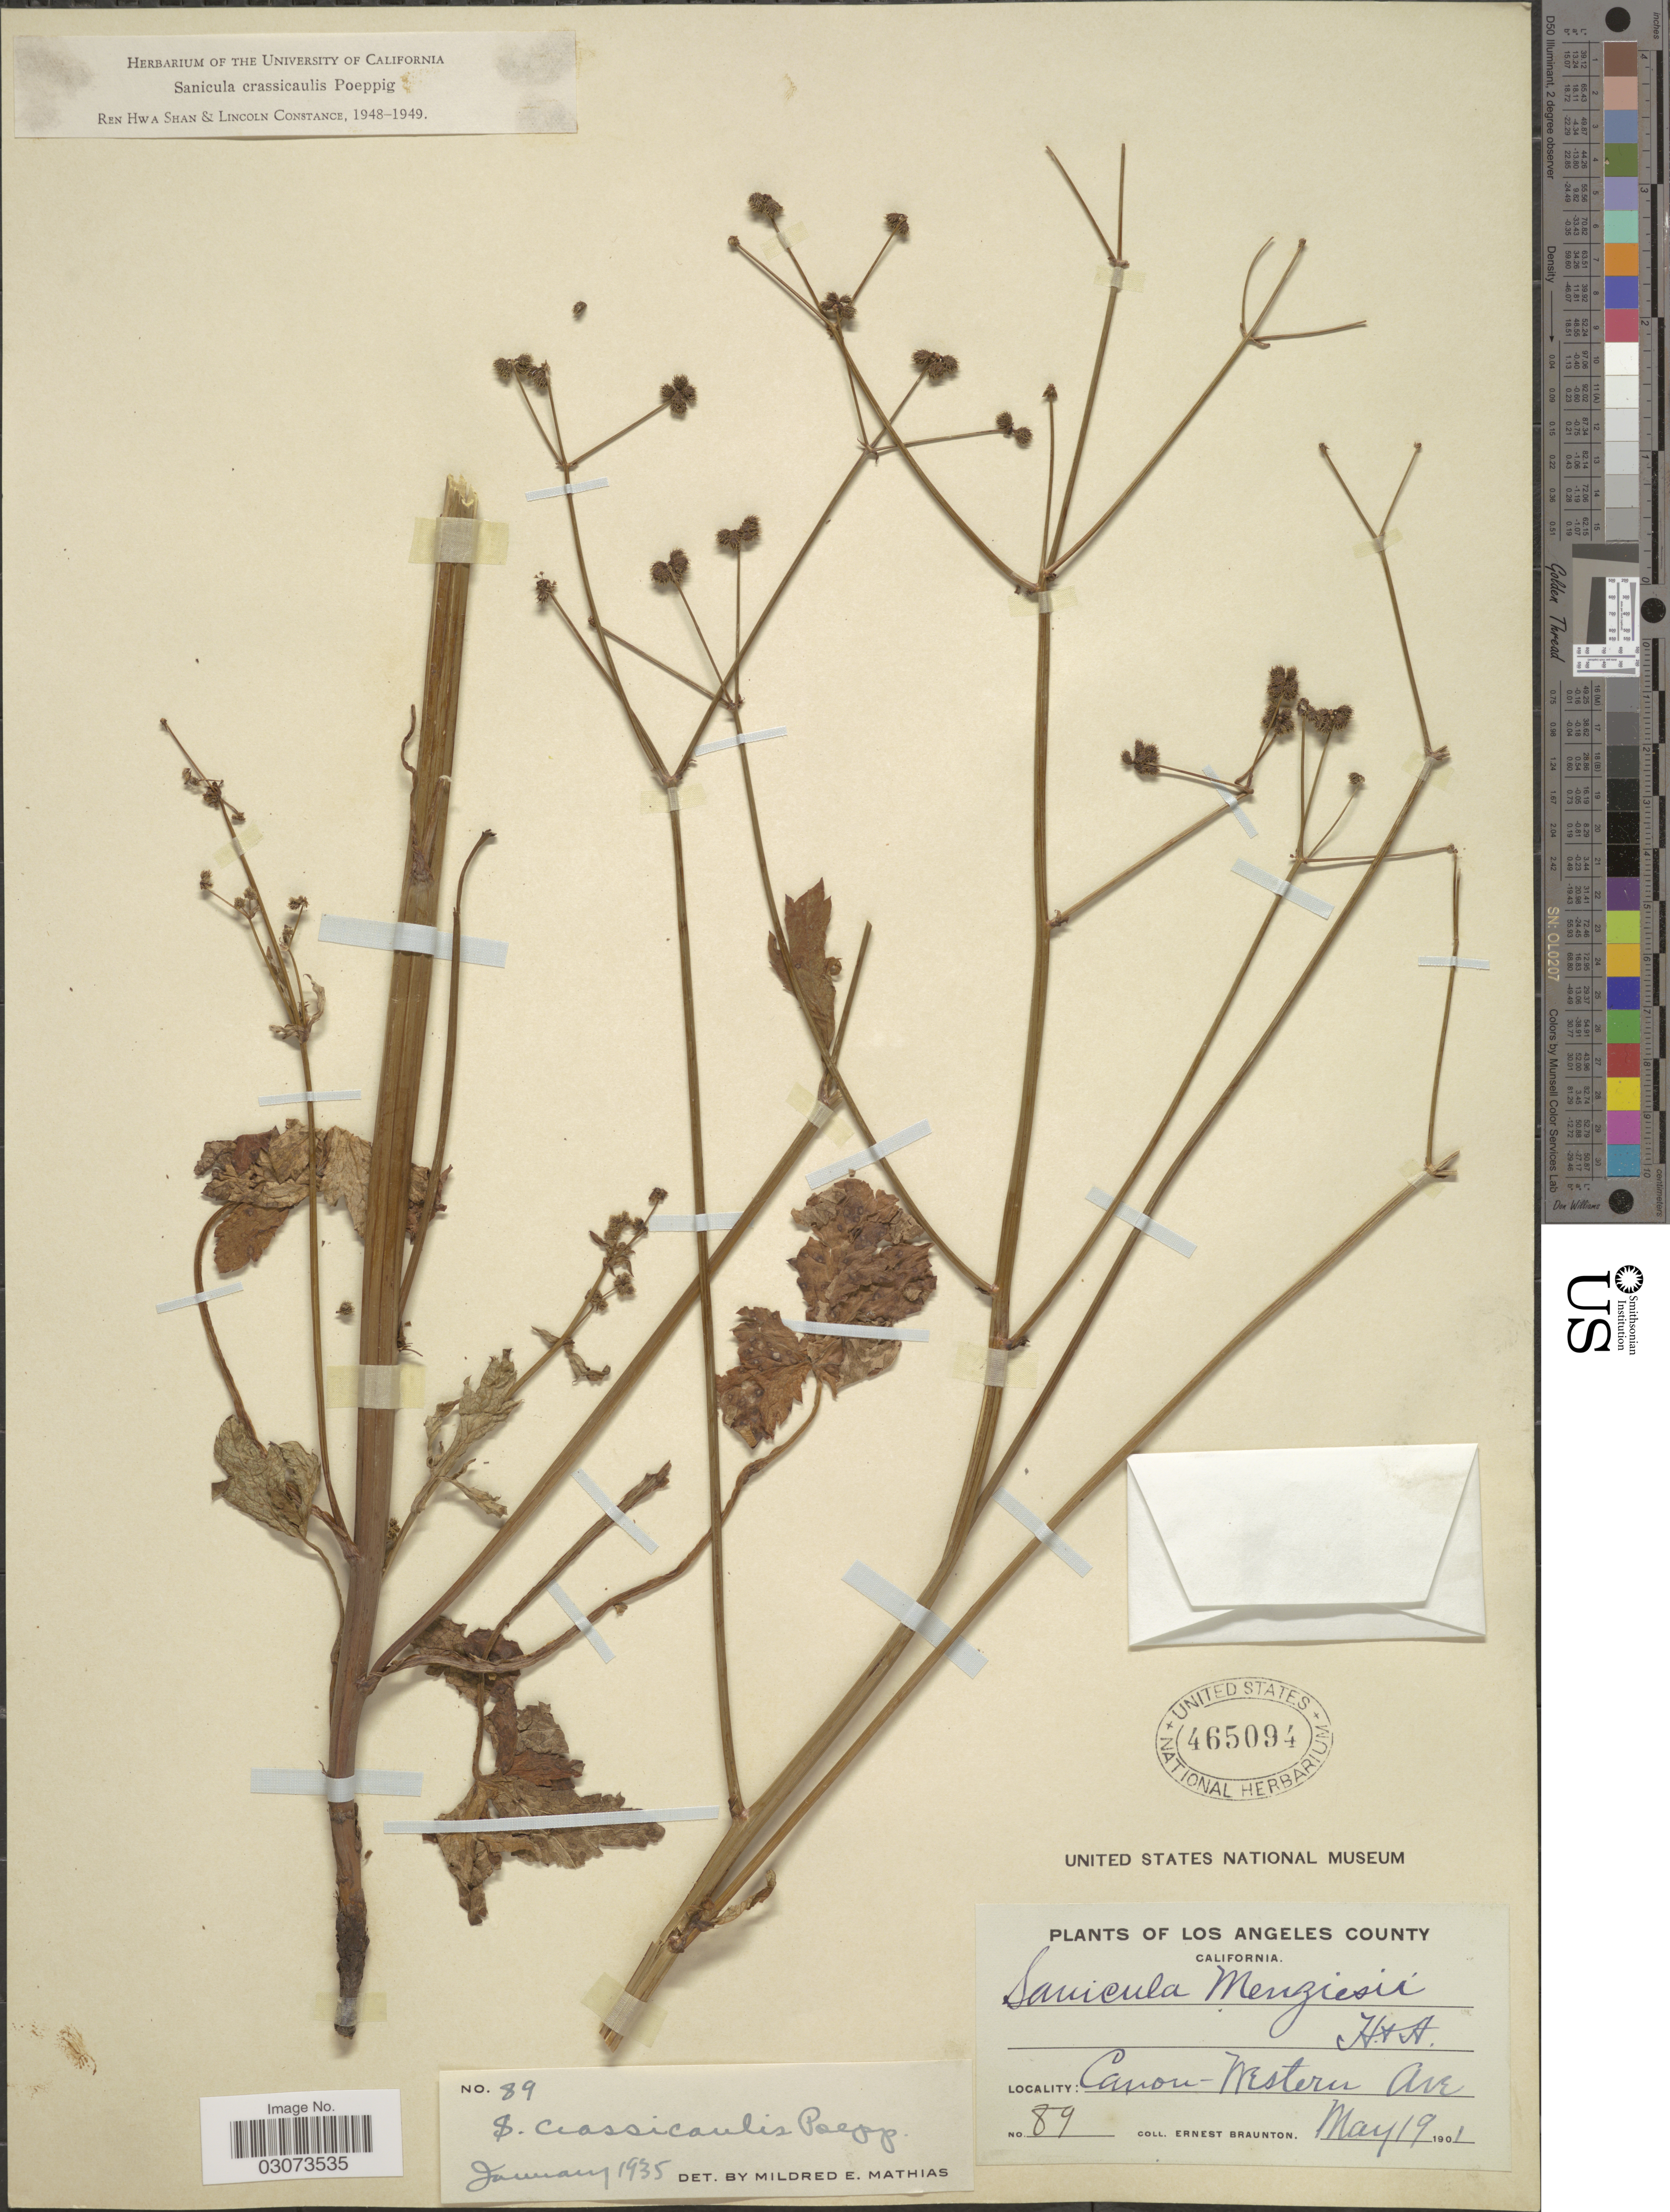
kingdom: Plantae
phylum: Tracheophyta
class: Magnoliopsida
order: Apiales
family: Apiaceae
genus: Sanicula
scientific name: Sanicula crassicaulis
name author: Poepp. ex DC.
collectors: E. Braunton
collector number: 89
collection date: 1901-05-19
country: United States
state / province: California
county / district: Los Angeles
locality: Los Angeles County. Canon - Western Ave.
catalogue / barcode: US 465094